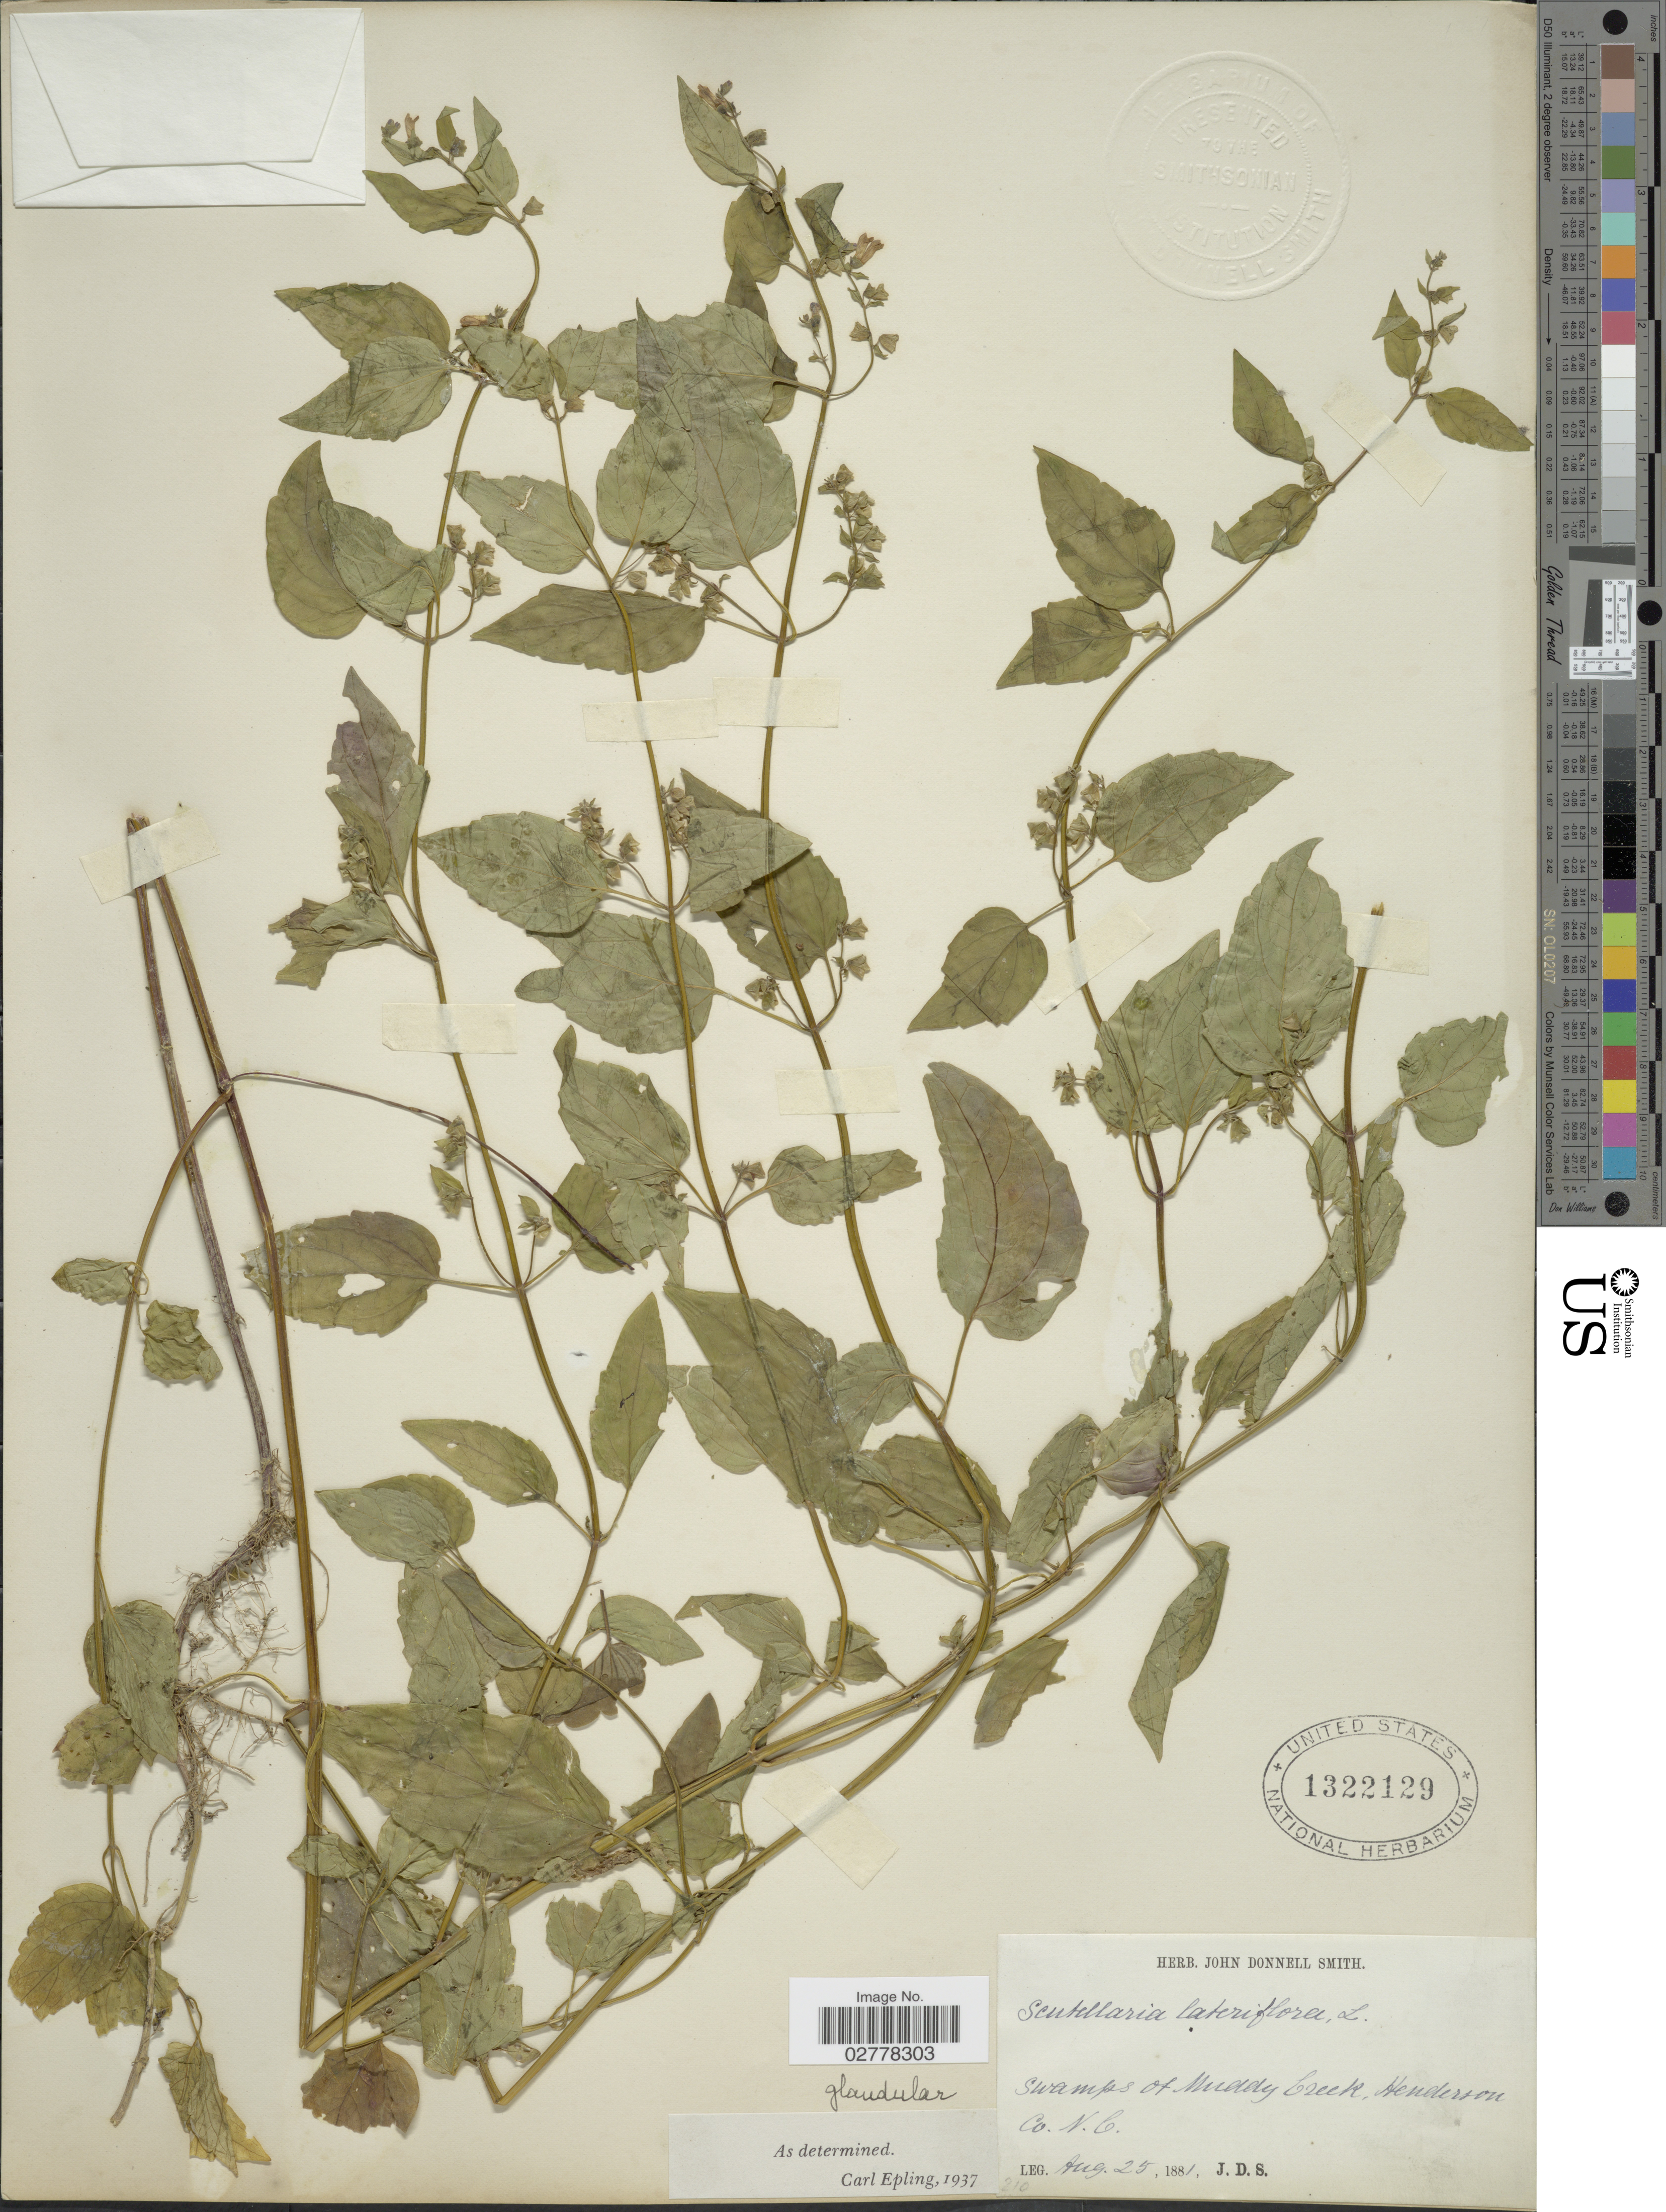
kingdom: Plantae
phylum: Tracheophyta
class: Magnoliopsida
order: Lamiales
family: Lamiaceae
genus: Scutellaria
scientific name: Scutellaria lateriflora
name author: L.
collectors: J. Donnell Smith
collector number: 210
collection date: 1881-08-25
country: United States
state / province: North Carolina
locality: Swamps of Muddy Creek, Henderson Co.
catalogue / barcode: US 1322129